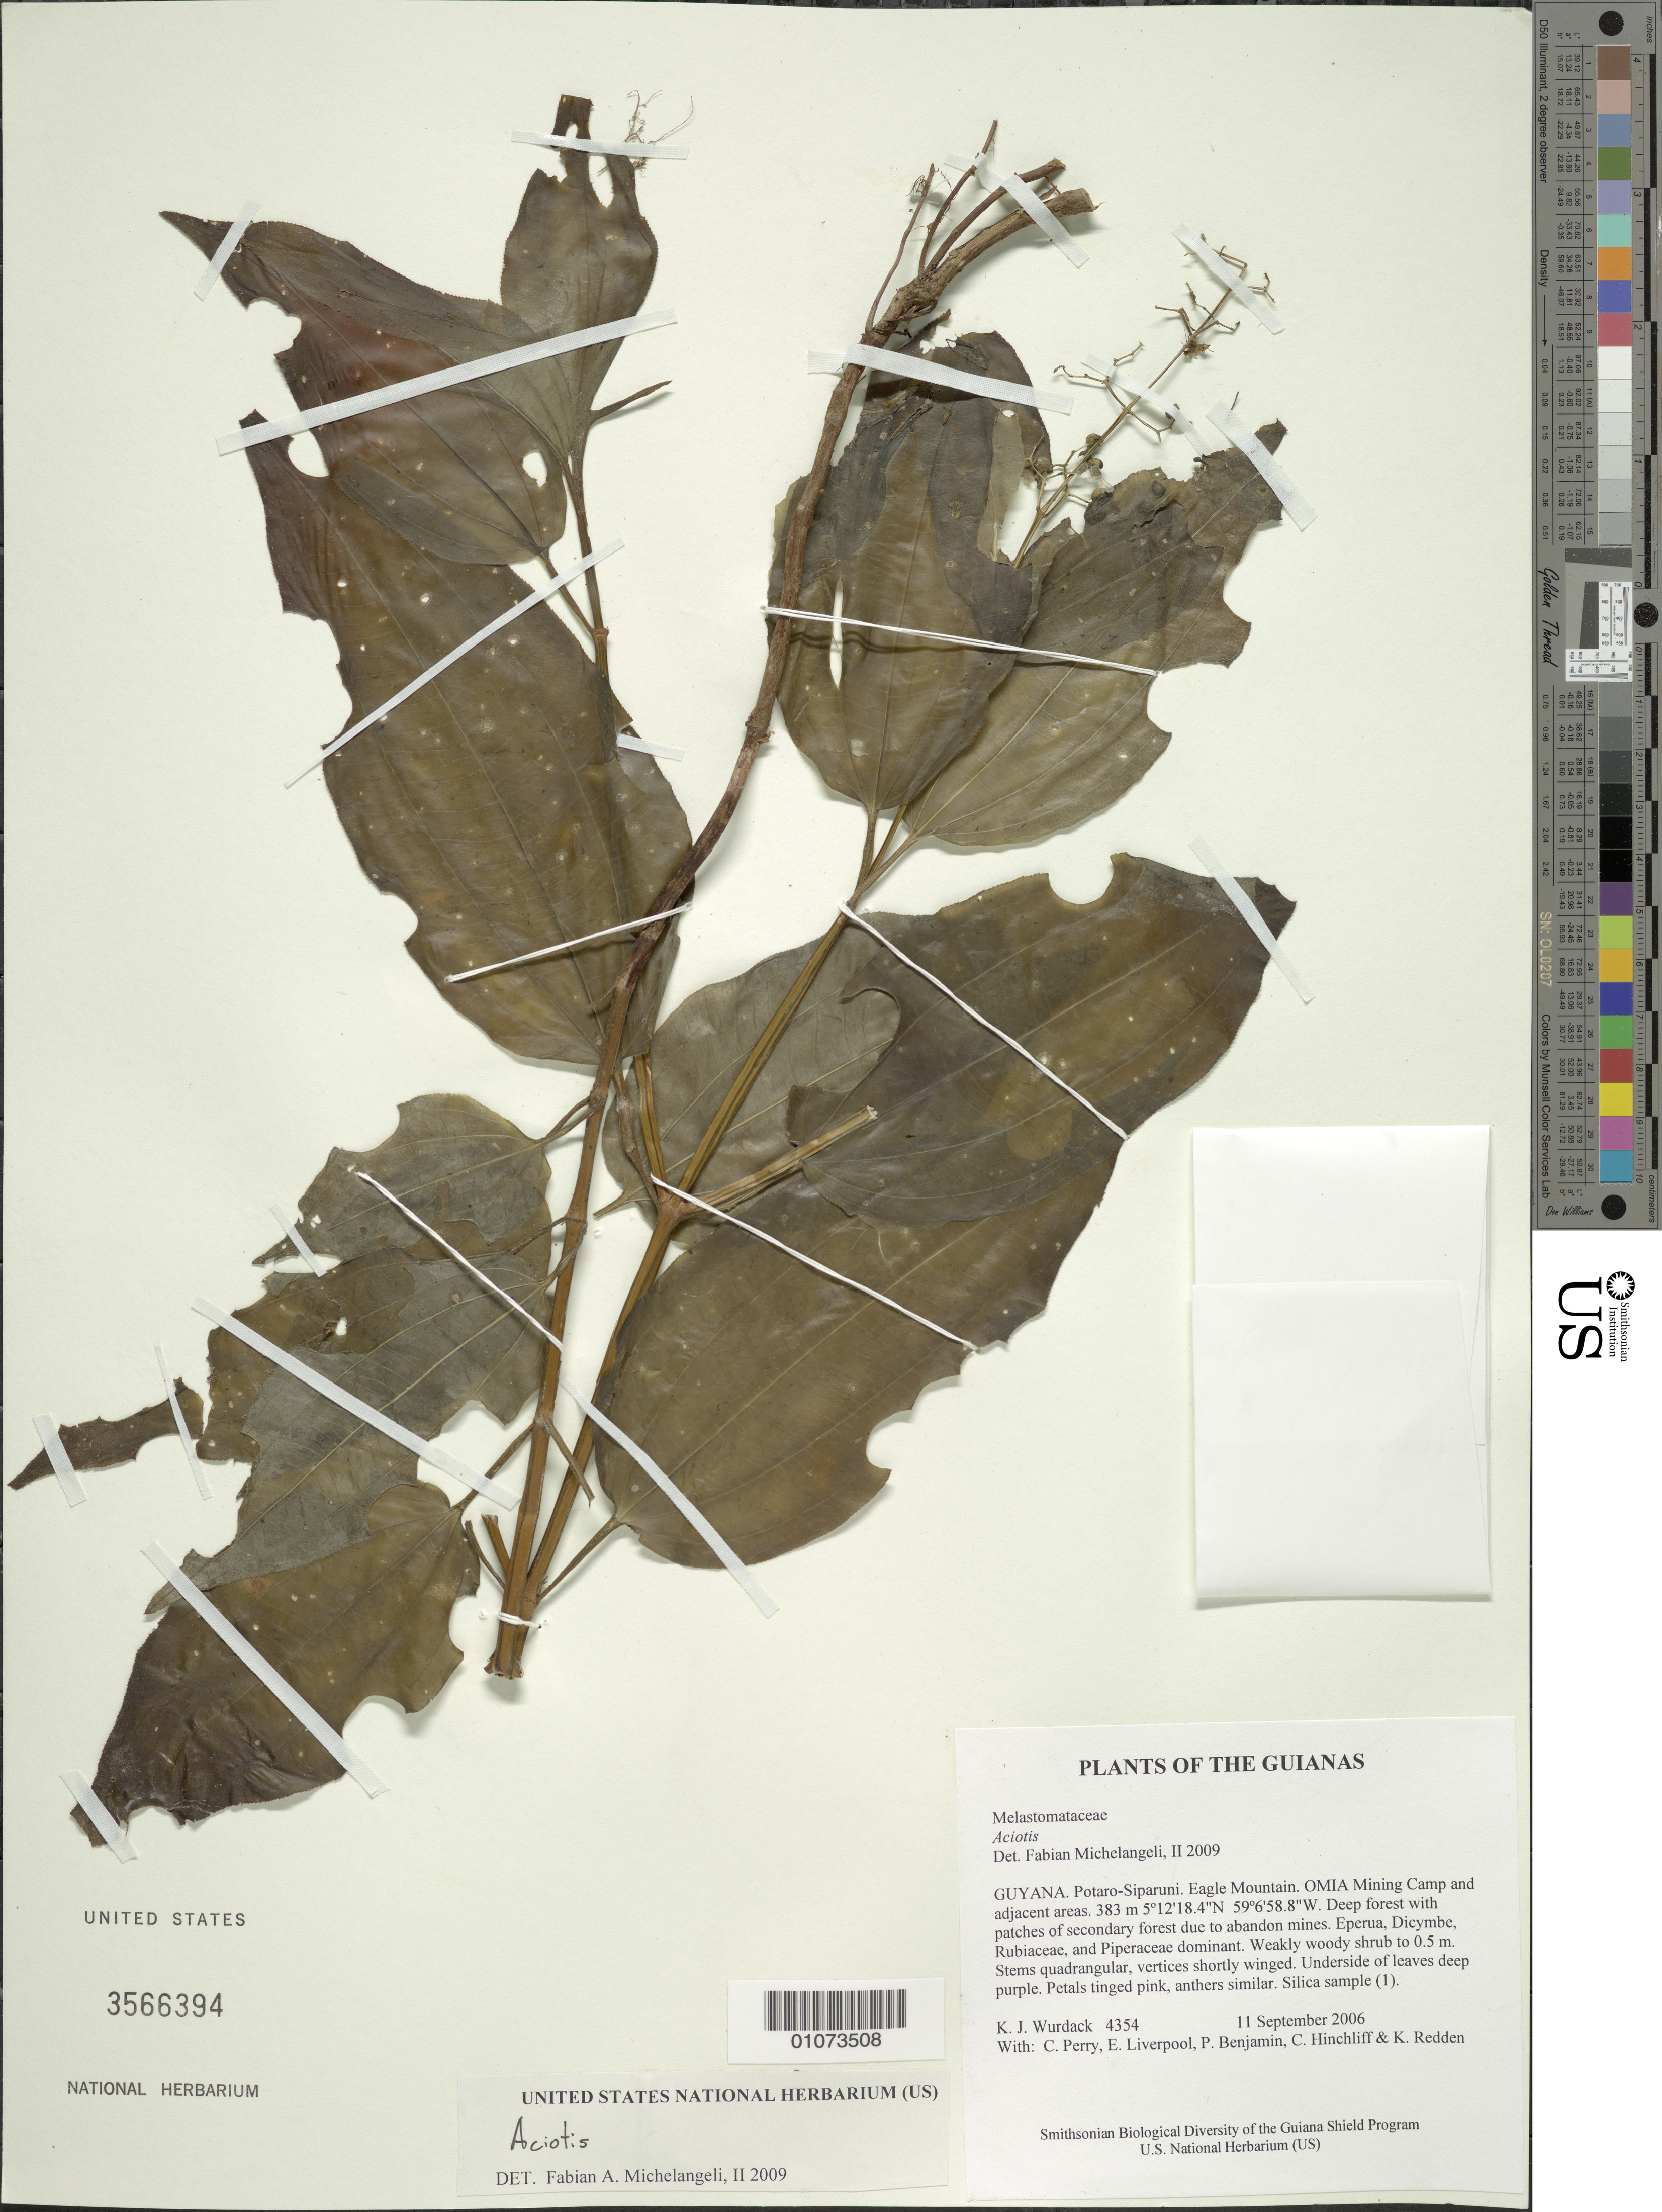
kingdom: Plantae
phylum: Tracheophyta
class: Magnoliopsida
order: Myrtales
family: Melastomataceae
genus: Aciotis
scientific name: Aciotis purpurascens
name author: (Aubl.) Triana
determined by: Nunes da Silva, Diego, (RB), Jardim Botanico do Rio de Janeiro - Herbario (BRAZIL)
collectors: K. Wurdack, C. Perry, E. Liverpool, P. Benjamin, C. E. Hinchliff & K. M. Redden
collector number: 4354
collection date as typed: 11 September 2006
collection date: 2006-09-11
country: Guyana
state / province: Potaro-Siparuni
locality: Eagle Mountain. OMIA Mining Camp and adjacent areas.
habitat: Deep forest with patches of secondary forest due to abandoned mines. Eperua, Dicymbe, Rubiaceae, and Piperaceae dominant.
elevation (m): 383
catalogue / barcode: US 3566394